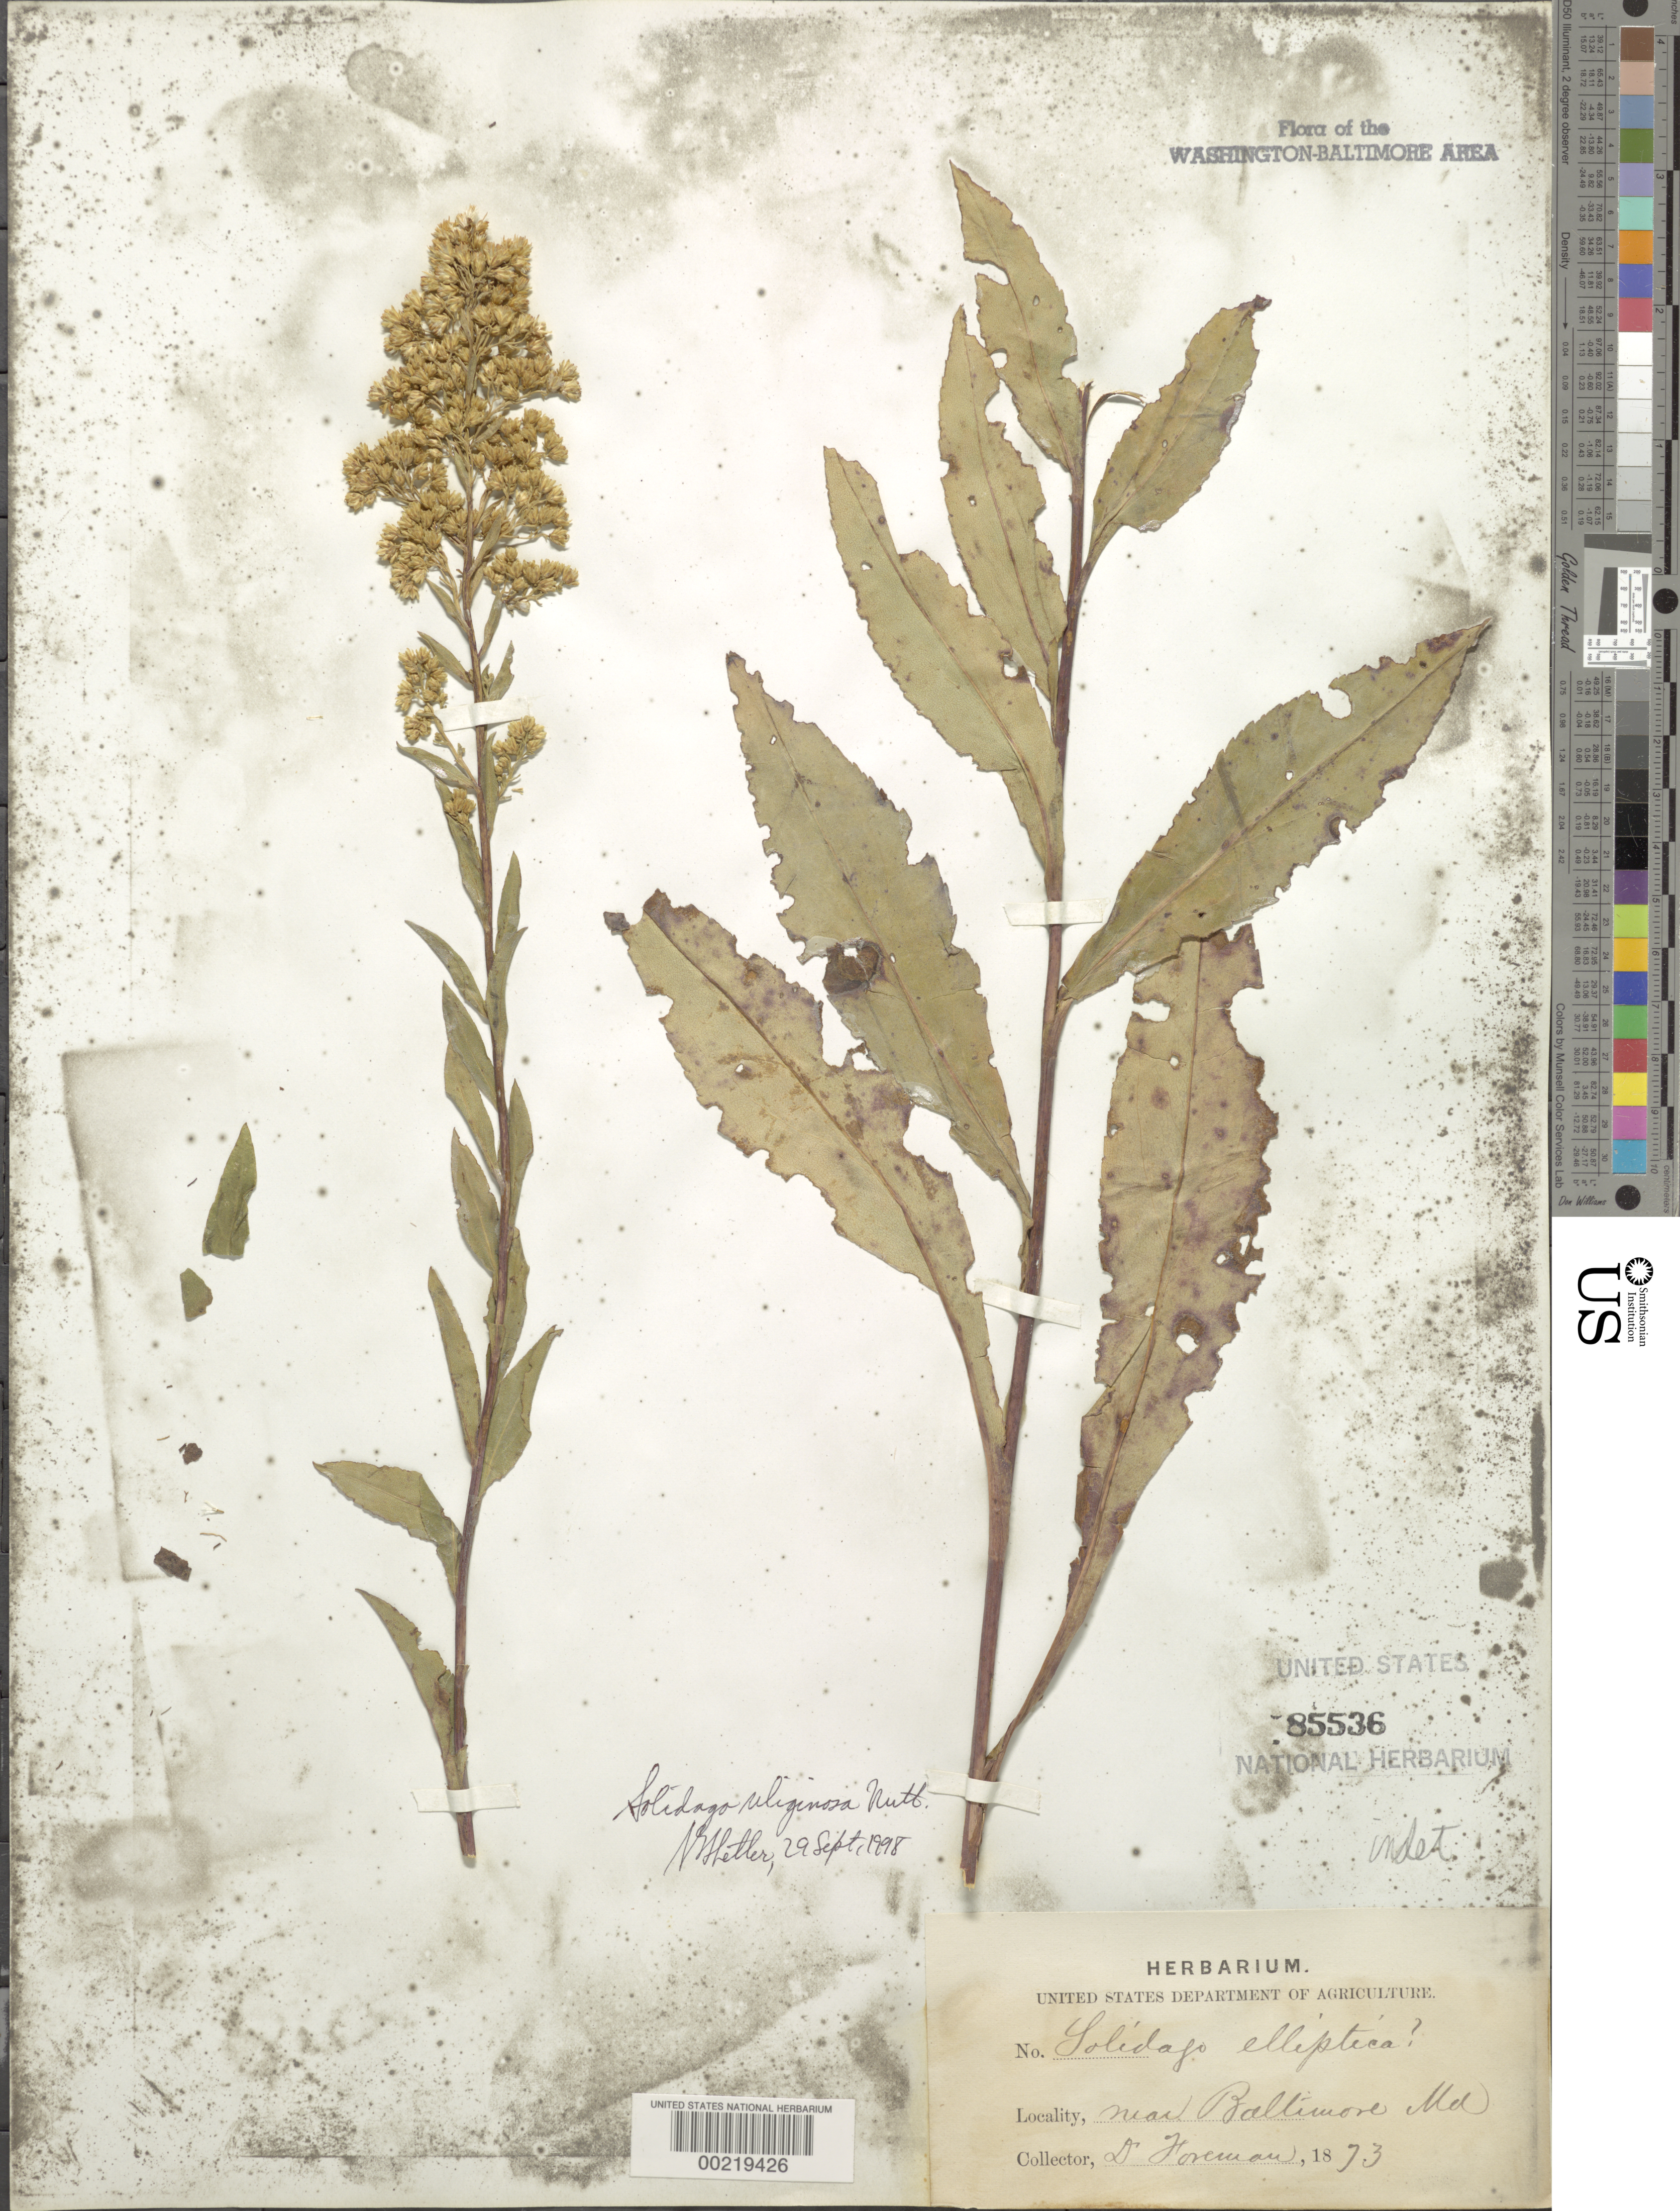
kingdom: Plantae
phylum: Tracheophyta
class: Magnoliopsida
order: Asterales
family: Asteraceae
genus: Solidago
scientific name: Solidago uliginosa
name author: Nutt.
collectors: D. Foreman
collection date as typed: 1873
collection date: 1873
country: United States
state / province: Maryland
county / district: City of Baltimore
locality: Baltimore vicinity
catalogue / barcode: US 85536